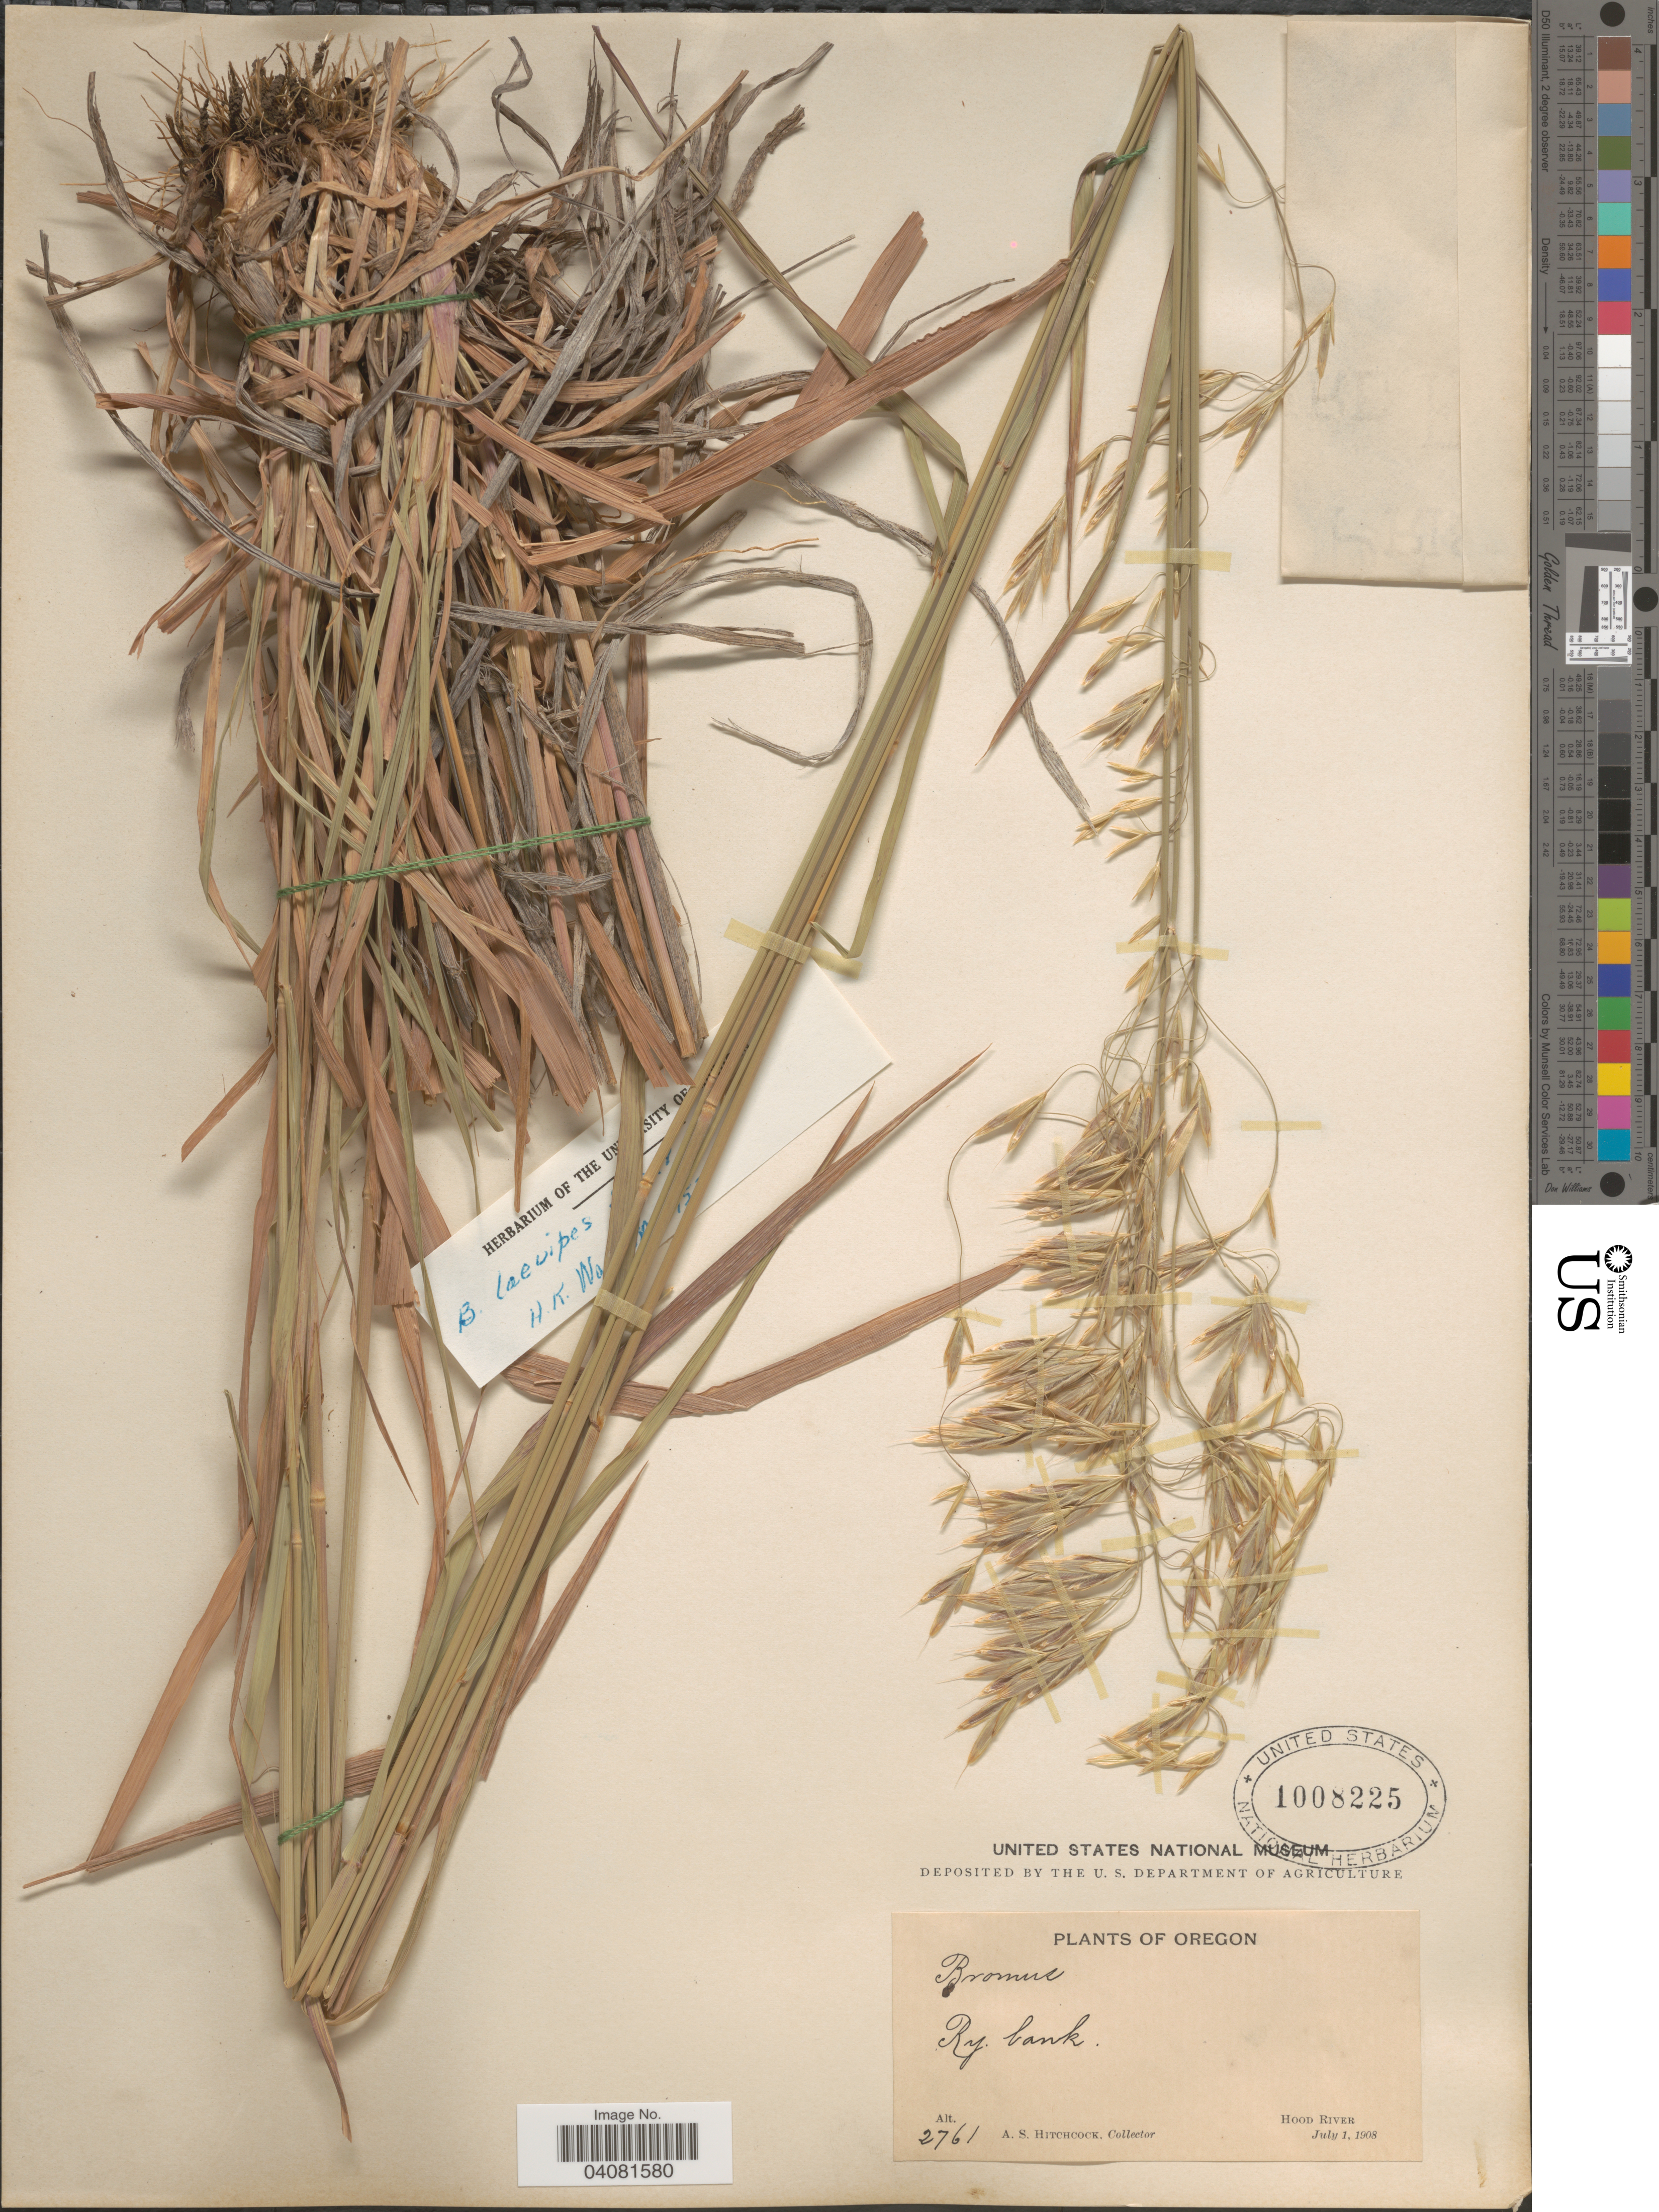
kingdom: Plantae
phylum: Tracheophyta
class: Liliopsida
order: Poales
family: Poaceae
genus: Bromus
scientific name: Bromus ciliatus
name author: L.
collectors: A. S. Hitchcock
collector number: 2761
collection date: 1908-07-01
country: United States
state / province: Oregon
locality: Ry. bank. Hood River.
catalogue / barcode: US 1008225